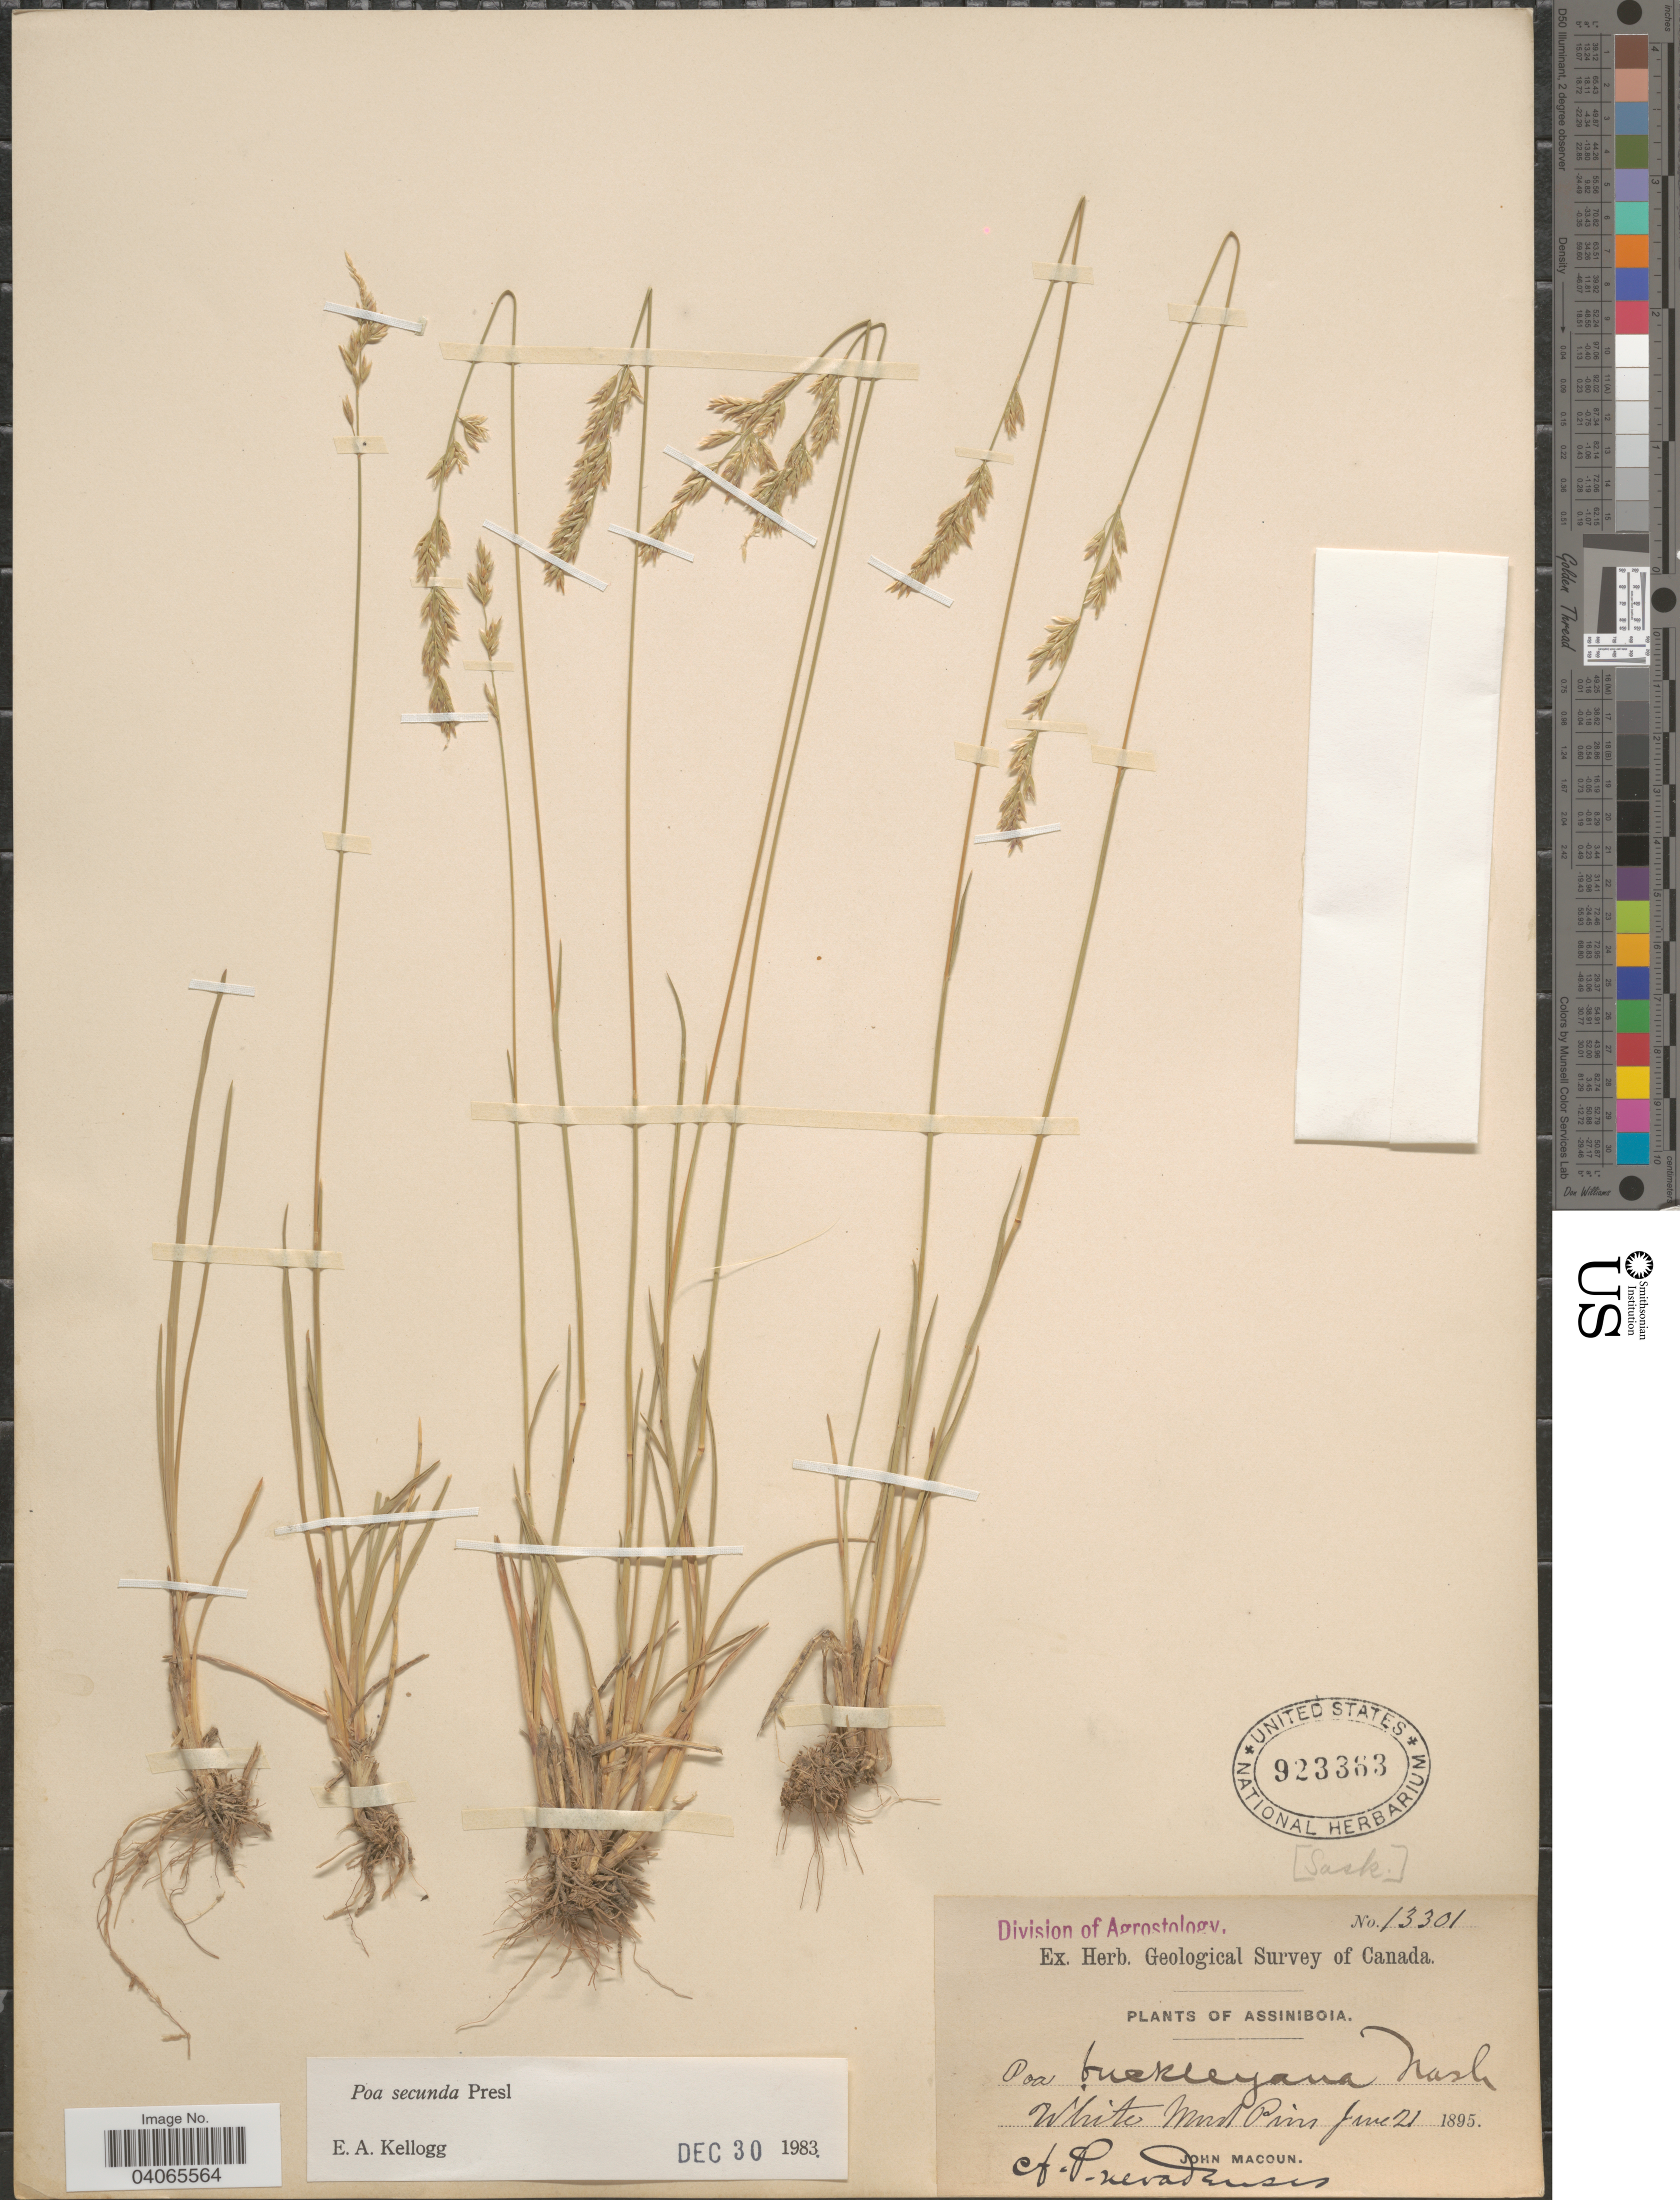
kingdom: Plantae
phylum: Tracheophyta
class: Liliopsida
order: Poales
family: Poaceae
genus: Poa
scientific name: Poa secunda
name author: J. Presl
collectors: J. Macoun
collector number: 13301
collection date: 1895-06-21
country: Canada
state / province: Saskatchewan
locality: Herb. Geological Survey of Canada. Assiniboia. White Mud River.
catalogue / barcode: US 923363